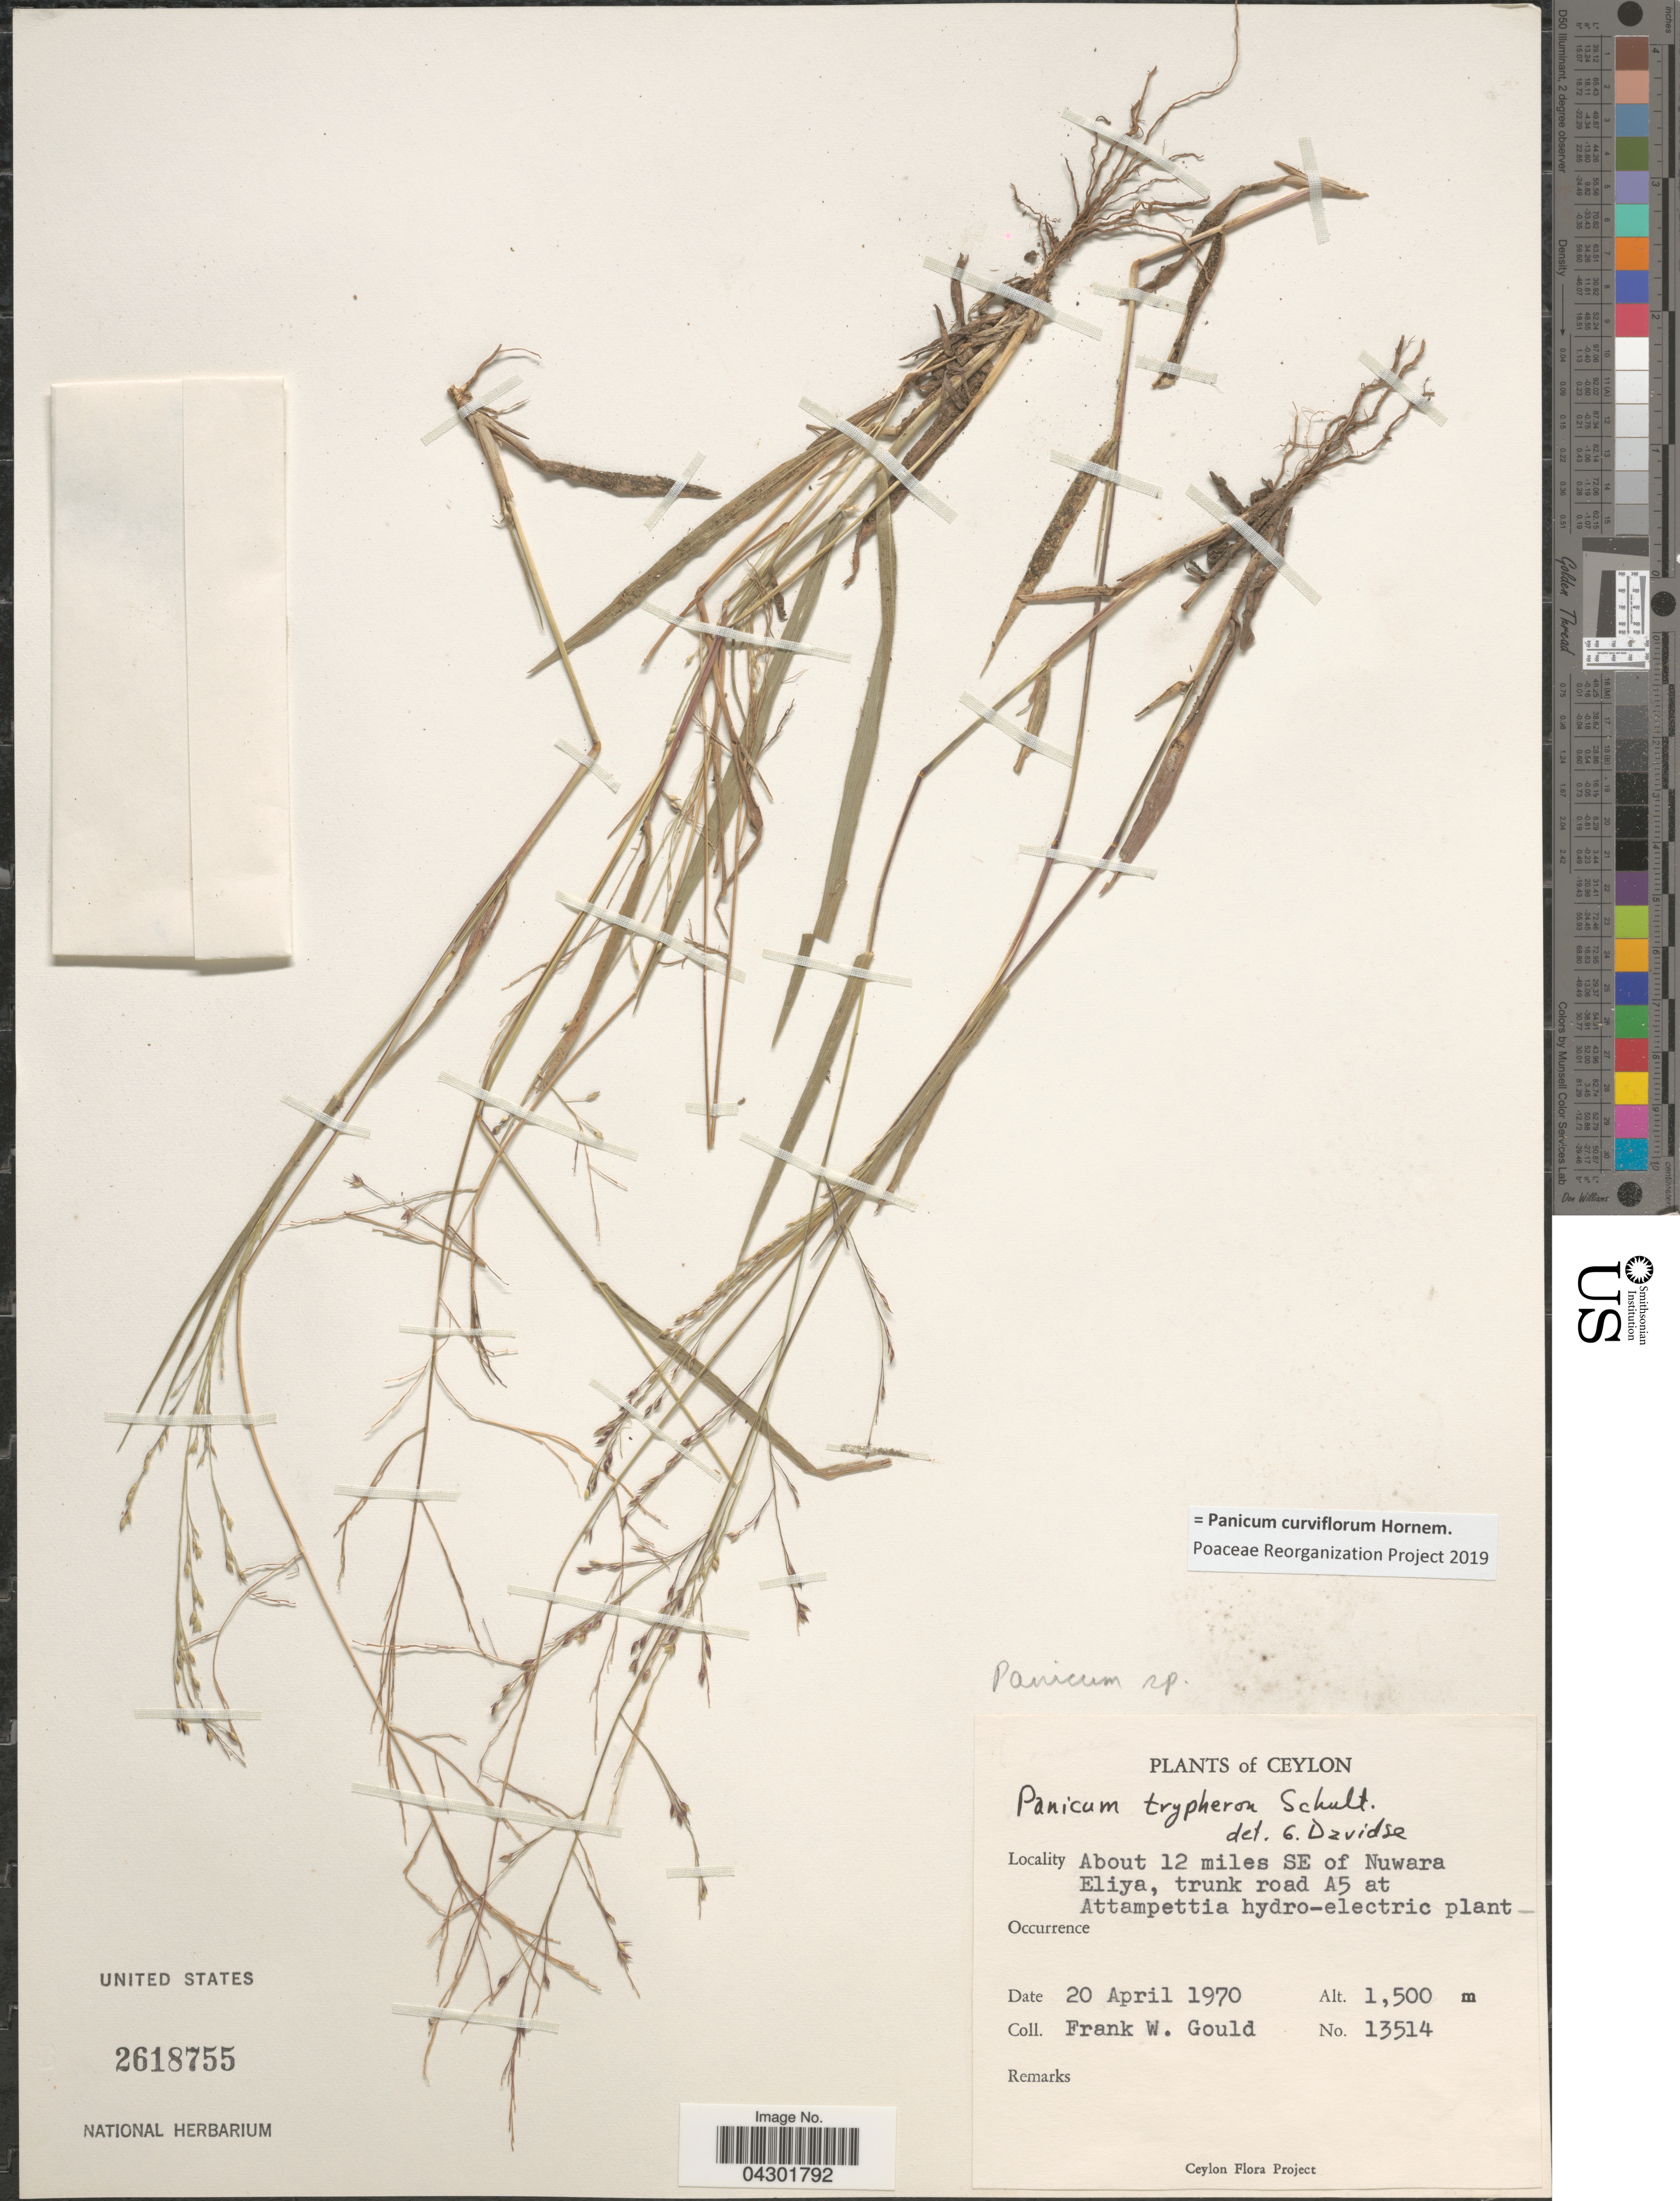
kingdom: Plantae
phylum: Tracheophyta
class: Liliopsida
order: Poales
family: Poaceae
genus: Panicum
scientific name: Panicum curviflorum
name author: Hornem.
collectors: F. W. Gould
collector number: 13514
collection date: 1970-04-20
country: Sri Lanka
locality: Ceylon. About 12 miles SE of Nuwara Eliya, trunk road A5 at Attampettia hydro-electric plant.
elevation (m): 1500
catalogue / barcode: US 2618755